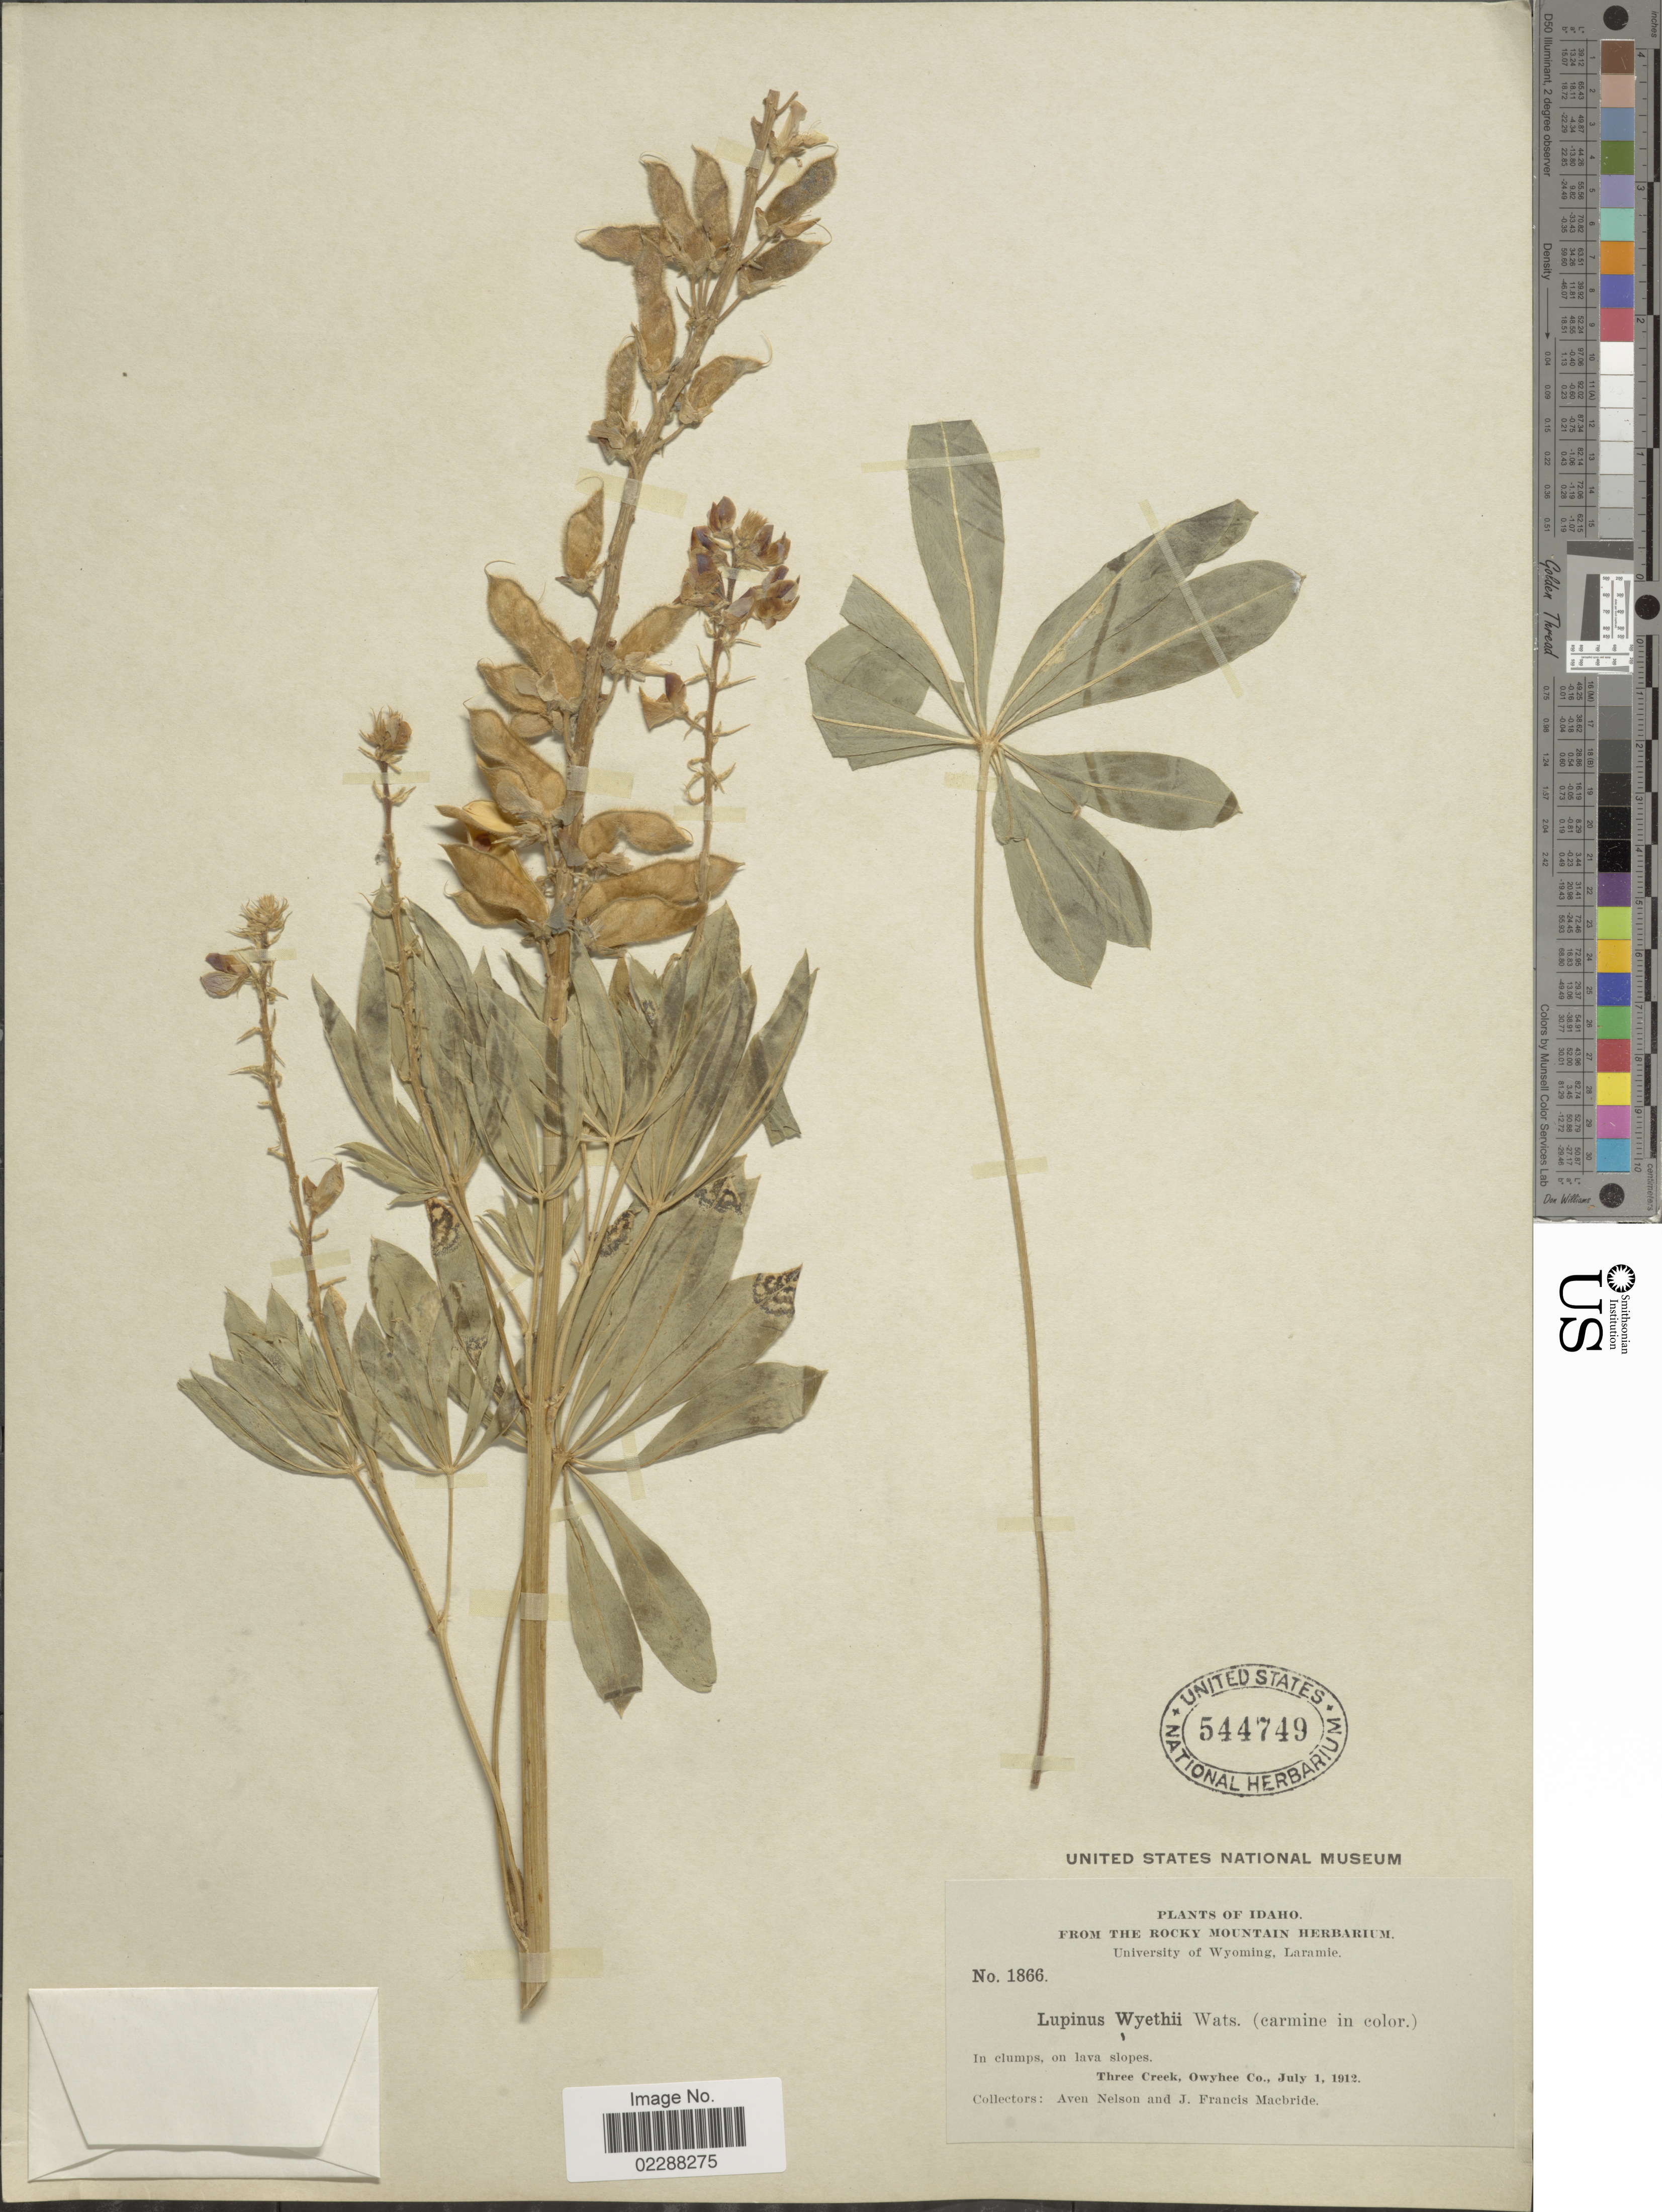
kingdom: Plantae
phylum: Tracheophyta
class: Magnoliopsida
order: Fabales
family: Fabaceae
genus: Lupinus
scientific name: Lupinus wyethii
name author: S. Watson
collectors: A. Nelson & J. F. Macbride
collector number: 1866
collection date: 1912-07-01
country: United States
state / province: Idaho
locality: Three Creek, Owyhee Co.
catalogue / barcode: US 544749